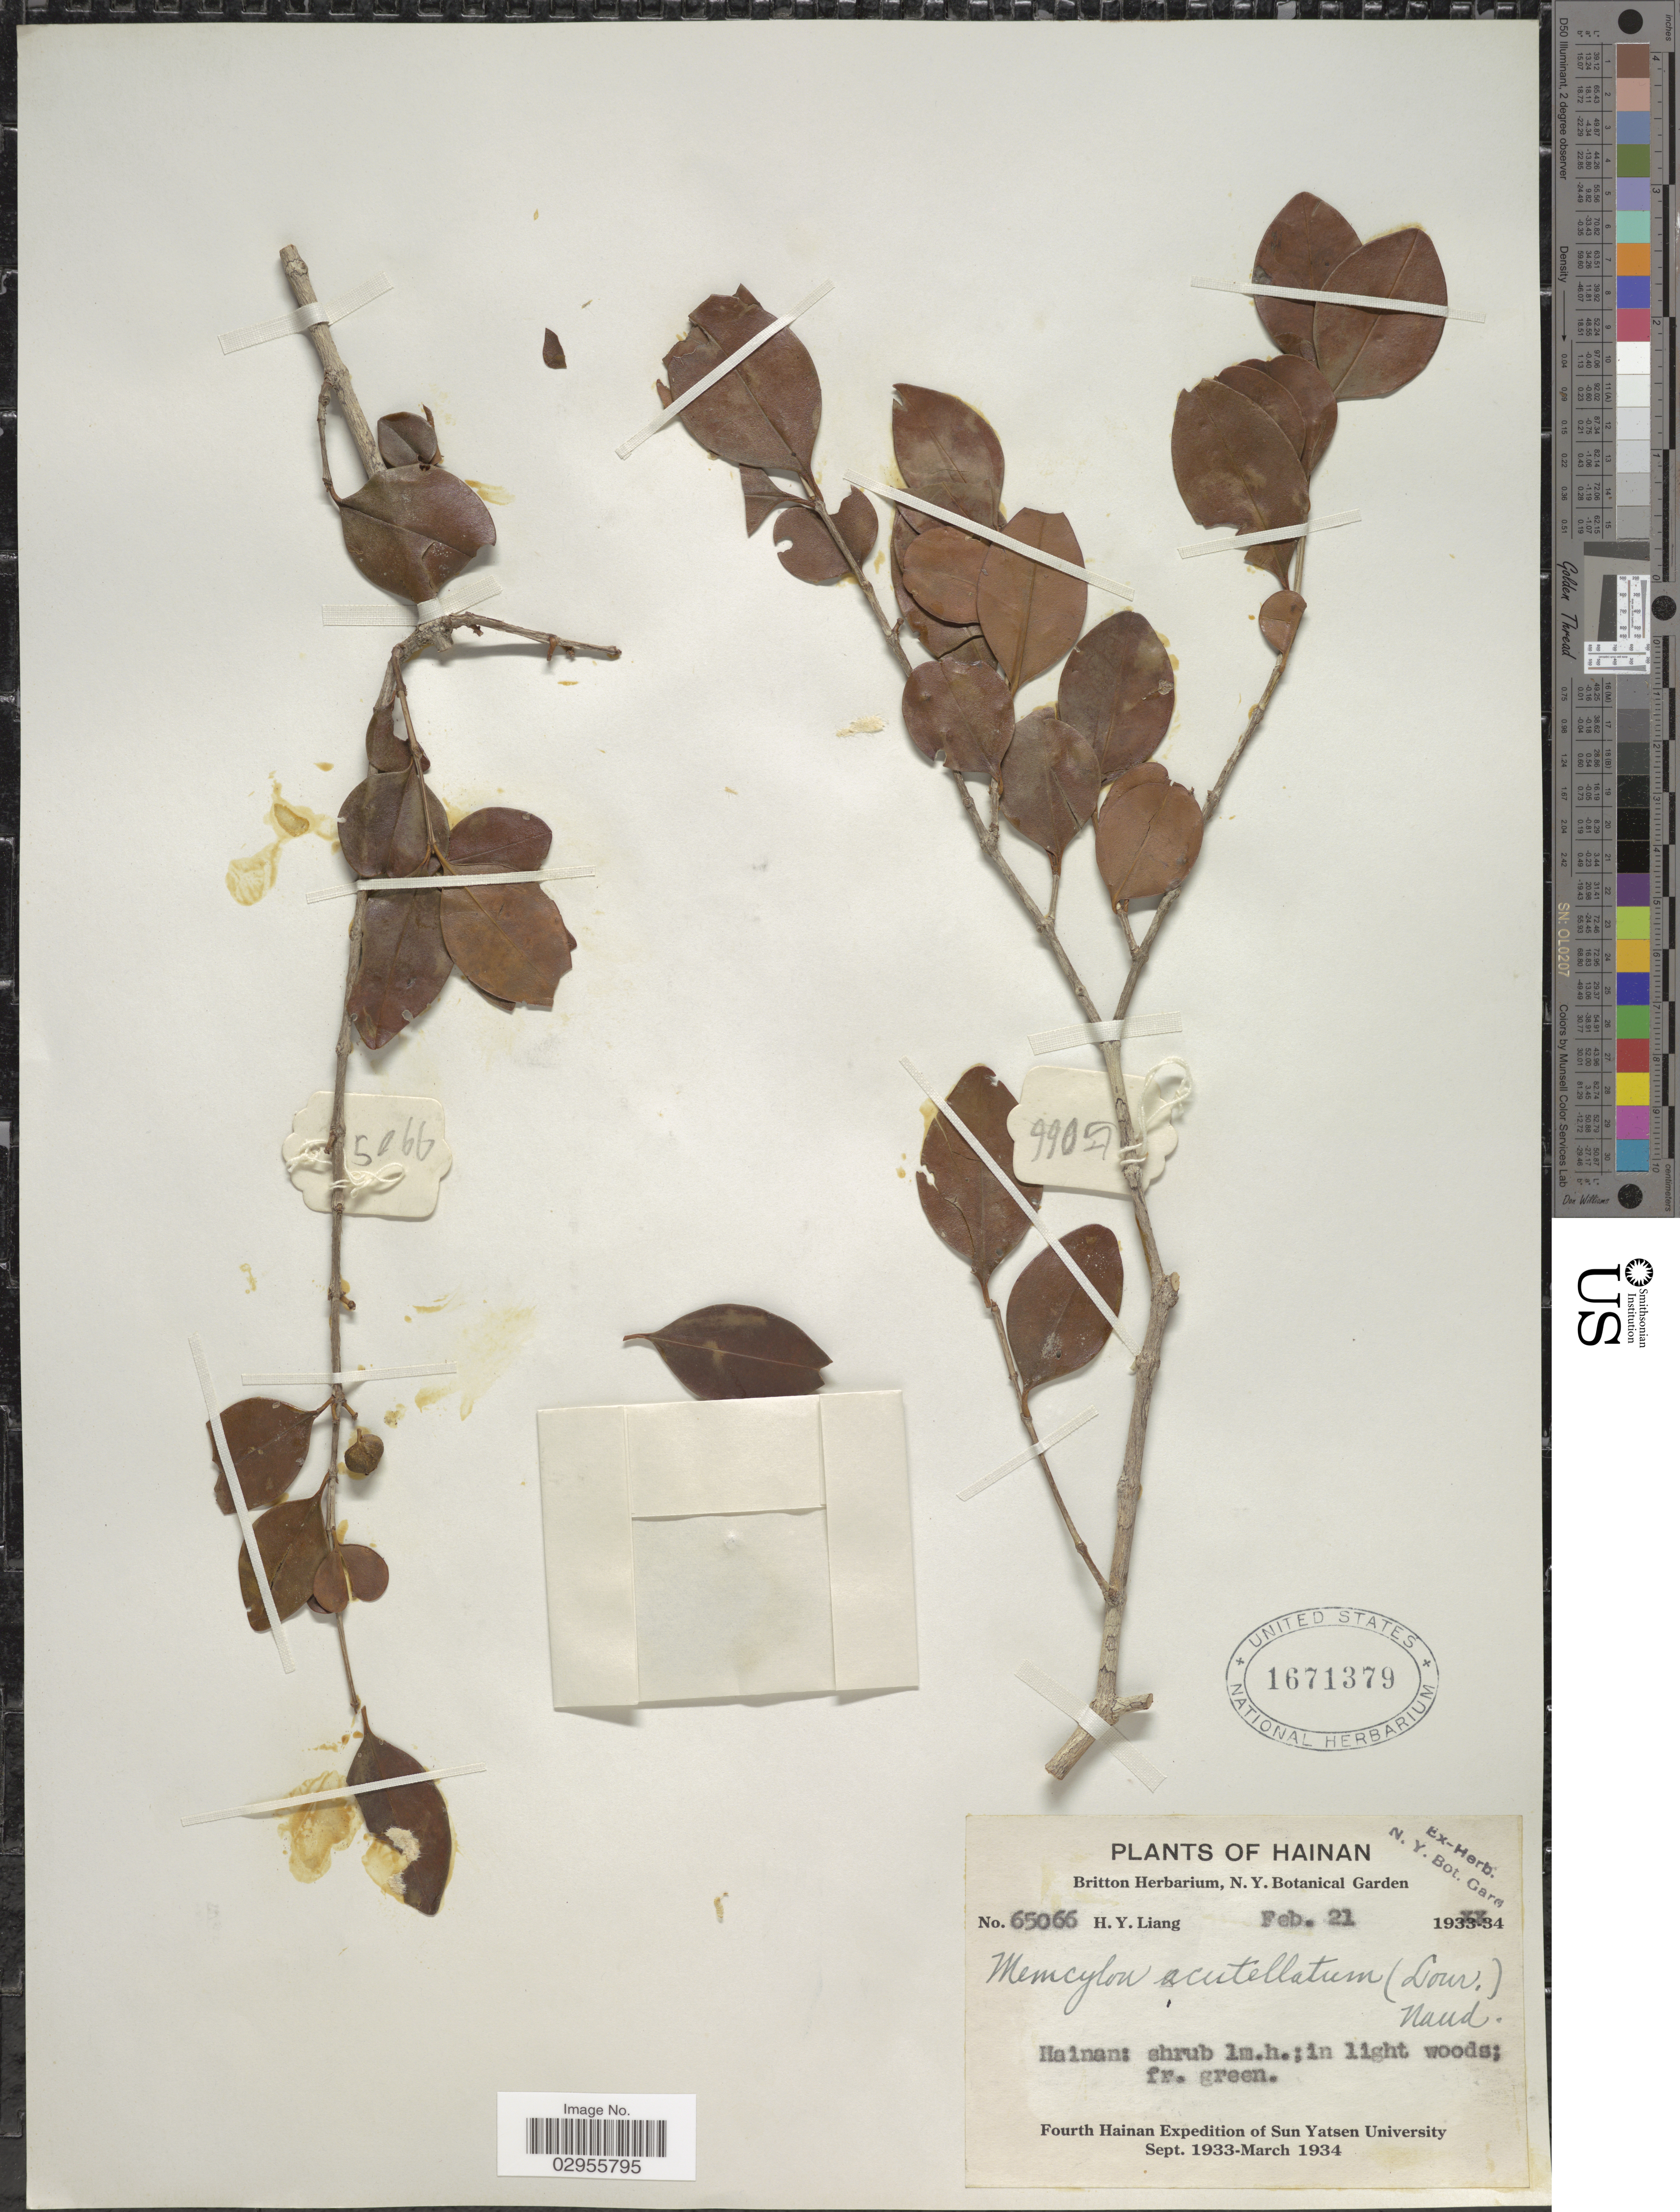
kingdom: Plantae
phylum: Tracheophyta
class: Magnoliopsida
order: Myrtales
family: Melastomataceae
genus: Memecylon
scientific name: Memecylon scutellatum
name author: (Lour.) Hook. & Arn.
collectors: H. Y. Liang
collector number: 65066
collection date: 1934-02-21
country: China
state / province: Hainan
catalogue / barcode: US 1671379